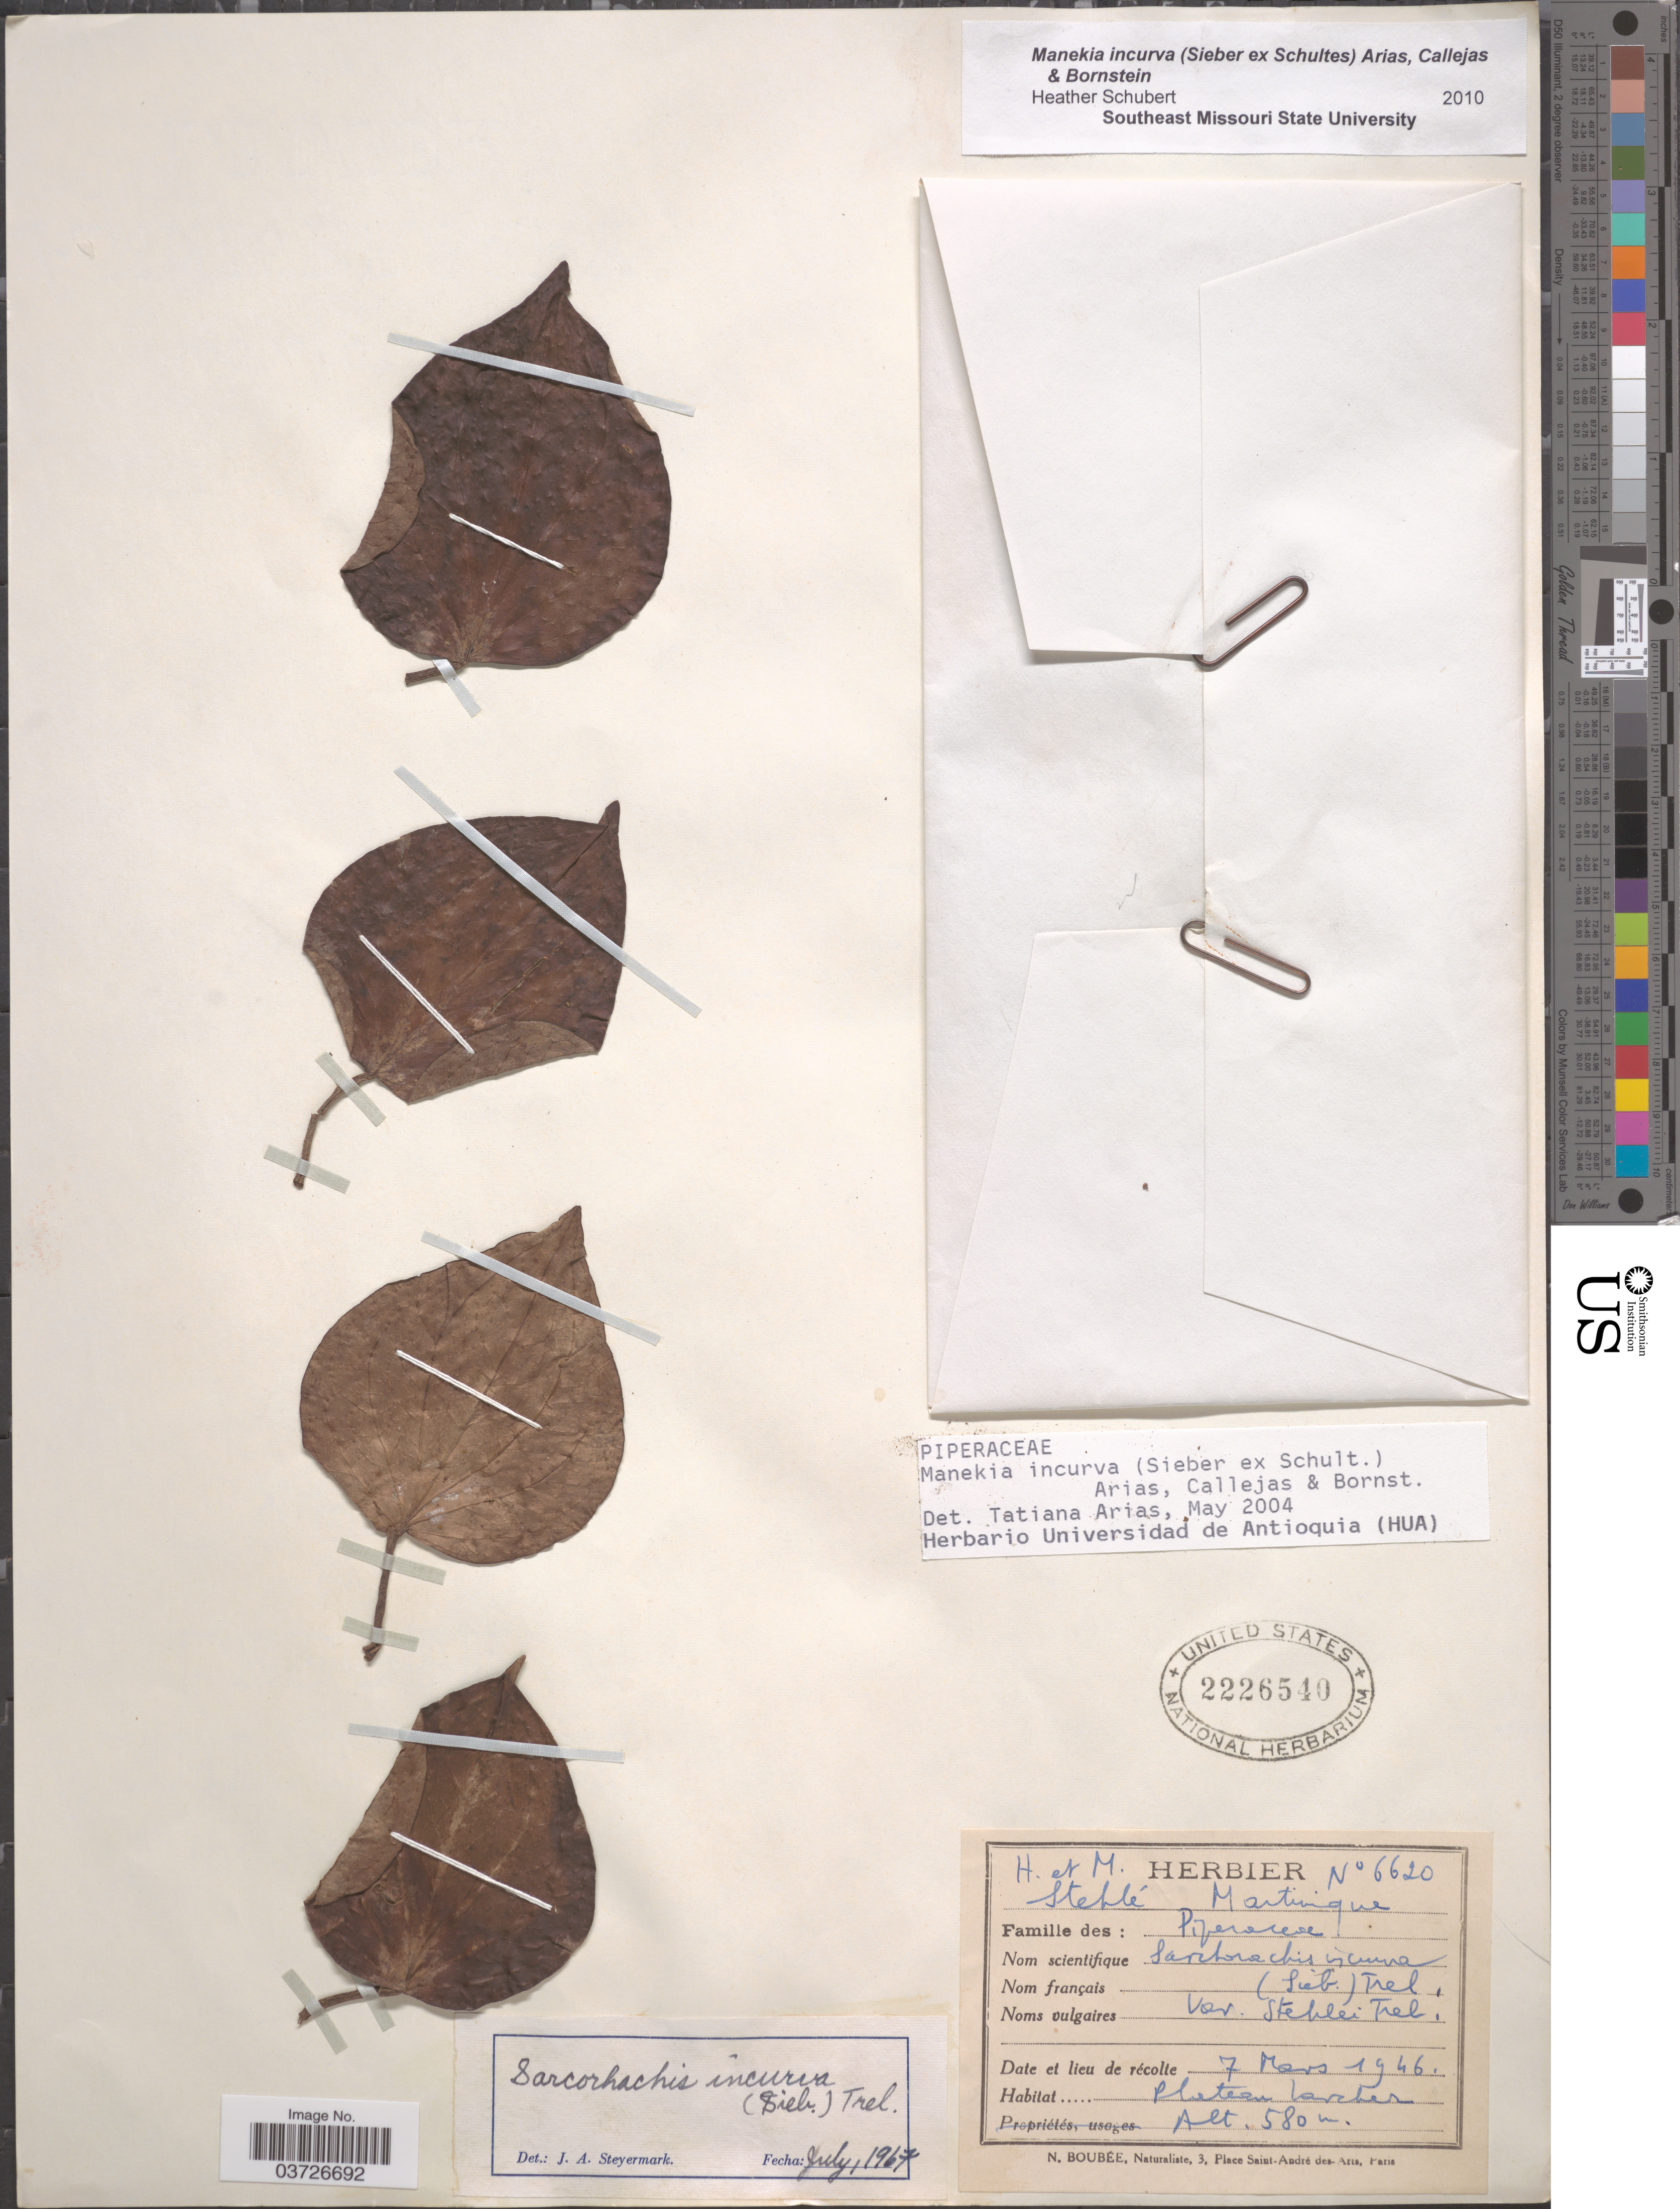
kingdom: Plantae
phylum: Tracheophyta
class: Magnoliopsida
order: Piperales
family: Piperaceae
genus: Manekia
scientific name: Manekia incurva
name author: (Sieber ex Schult.) T. Arias et al.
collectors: H. Stehlé & M. Stehlé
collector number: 6620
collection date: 1946-03-07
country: Martinique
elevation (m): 580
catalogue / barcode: US 2226540